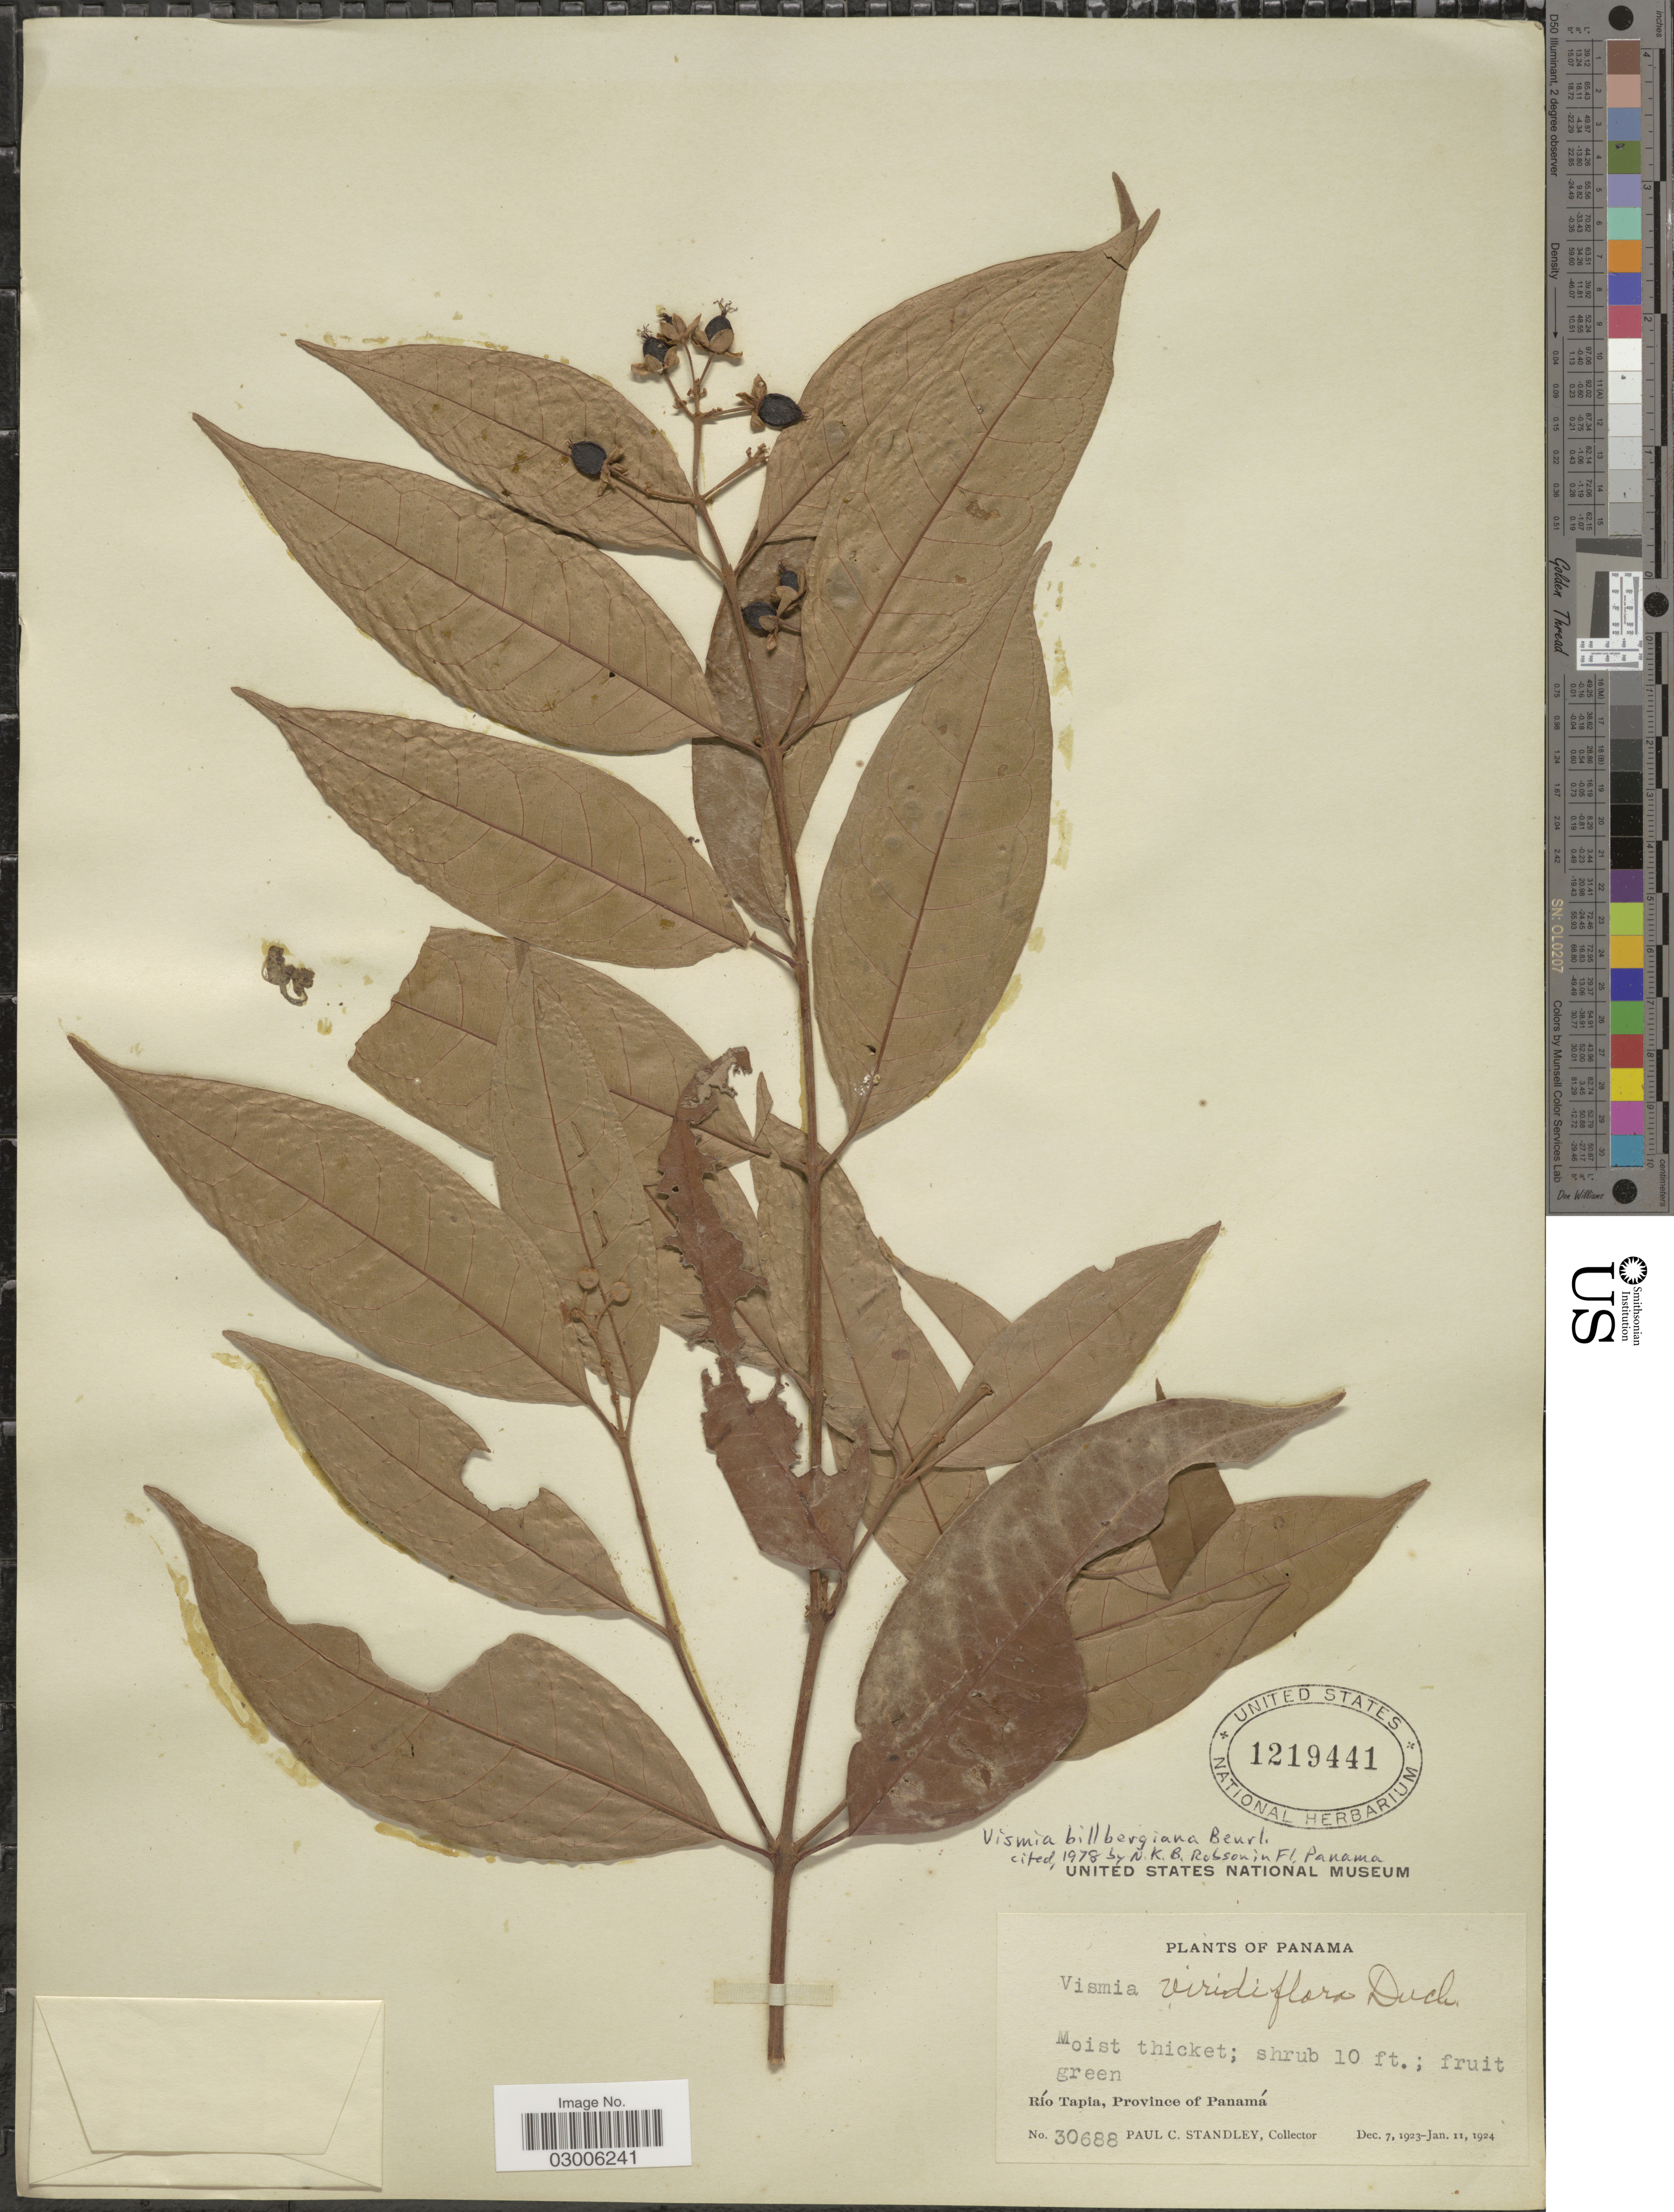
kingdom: Plantae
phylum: Tracheophyta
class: Magnoliopsida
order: Malpighiales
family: Hypericaceae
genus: Vismia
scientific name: Vismia billbergiana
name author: Beurl.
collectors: P. C. Standley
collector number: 30688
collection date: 1923-12-07/1924-01-11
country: Panama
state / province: Panamá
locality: Río Tapia.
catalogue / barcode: US 1219441